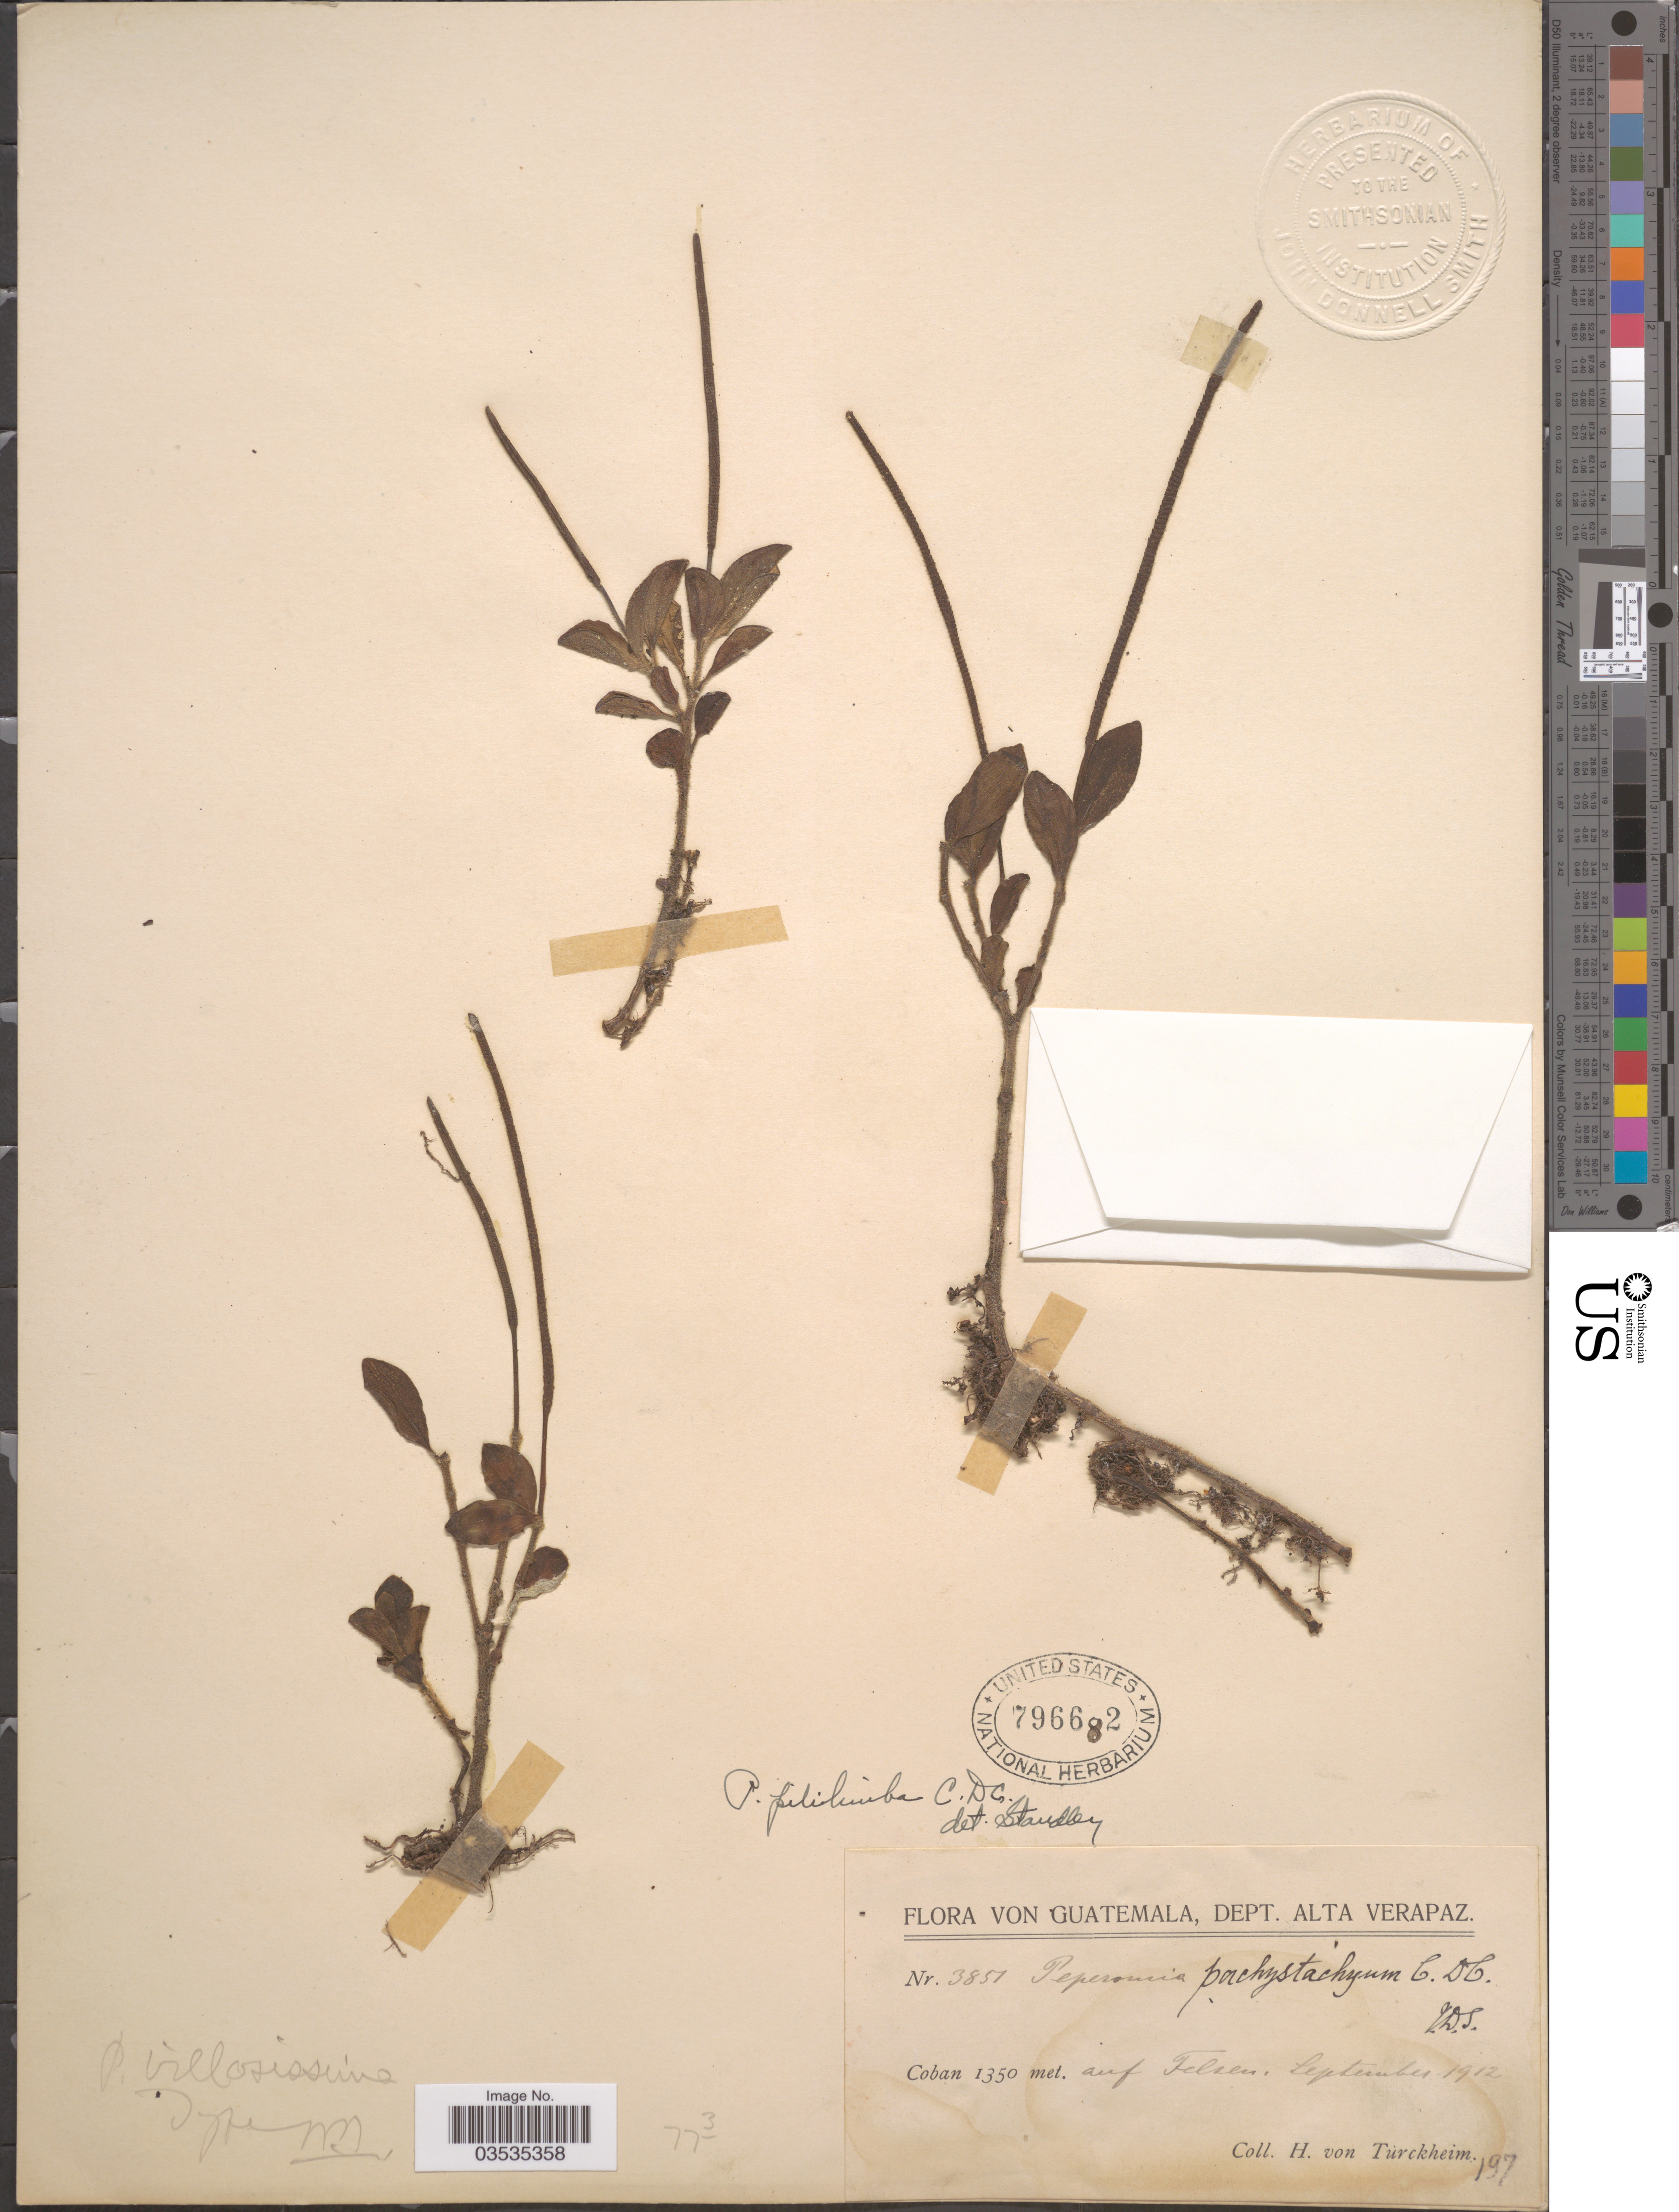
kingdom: Plantae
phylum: Tracheophyta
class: Magnoliopsida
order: Piperales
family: Piperaceae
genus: Peperomia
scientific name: Peperomia pililimba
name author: C. DC.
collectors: H. von Türckheim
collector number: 3851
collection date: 1912-09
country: Guatemala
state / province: Alta Verapaz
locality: Dept. Alta Verapaz. Coban, auf Felsen.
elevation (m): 1350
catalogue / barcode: US 796682